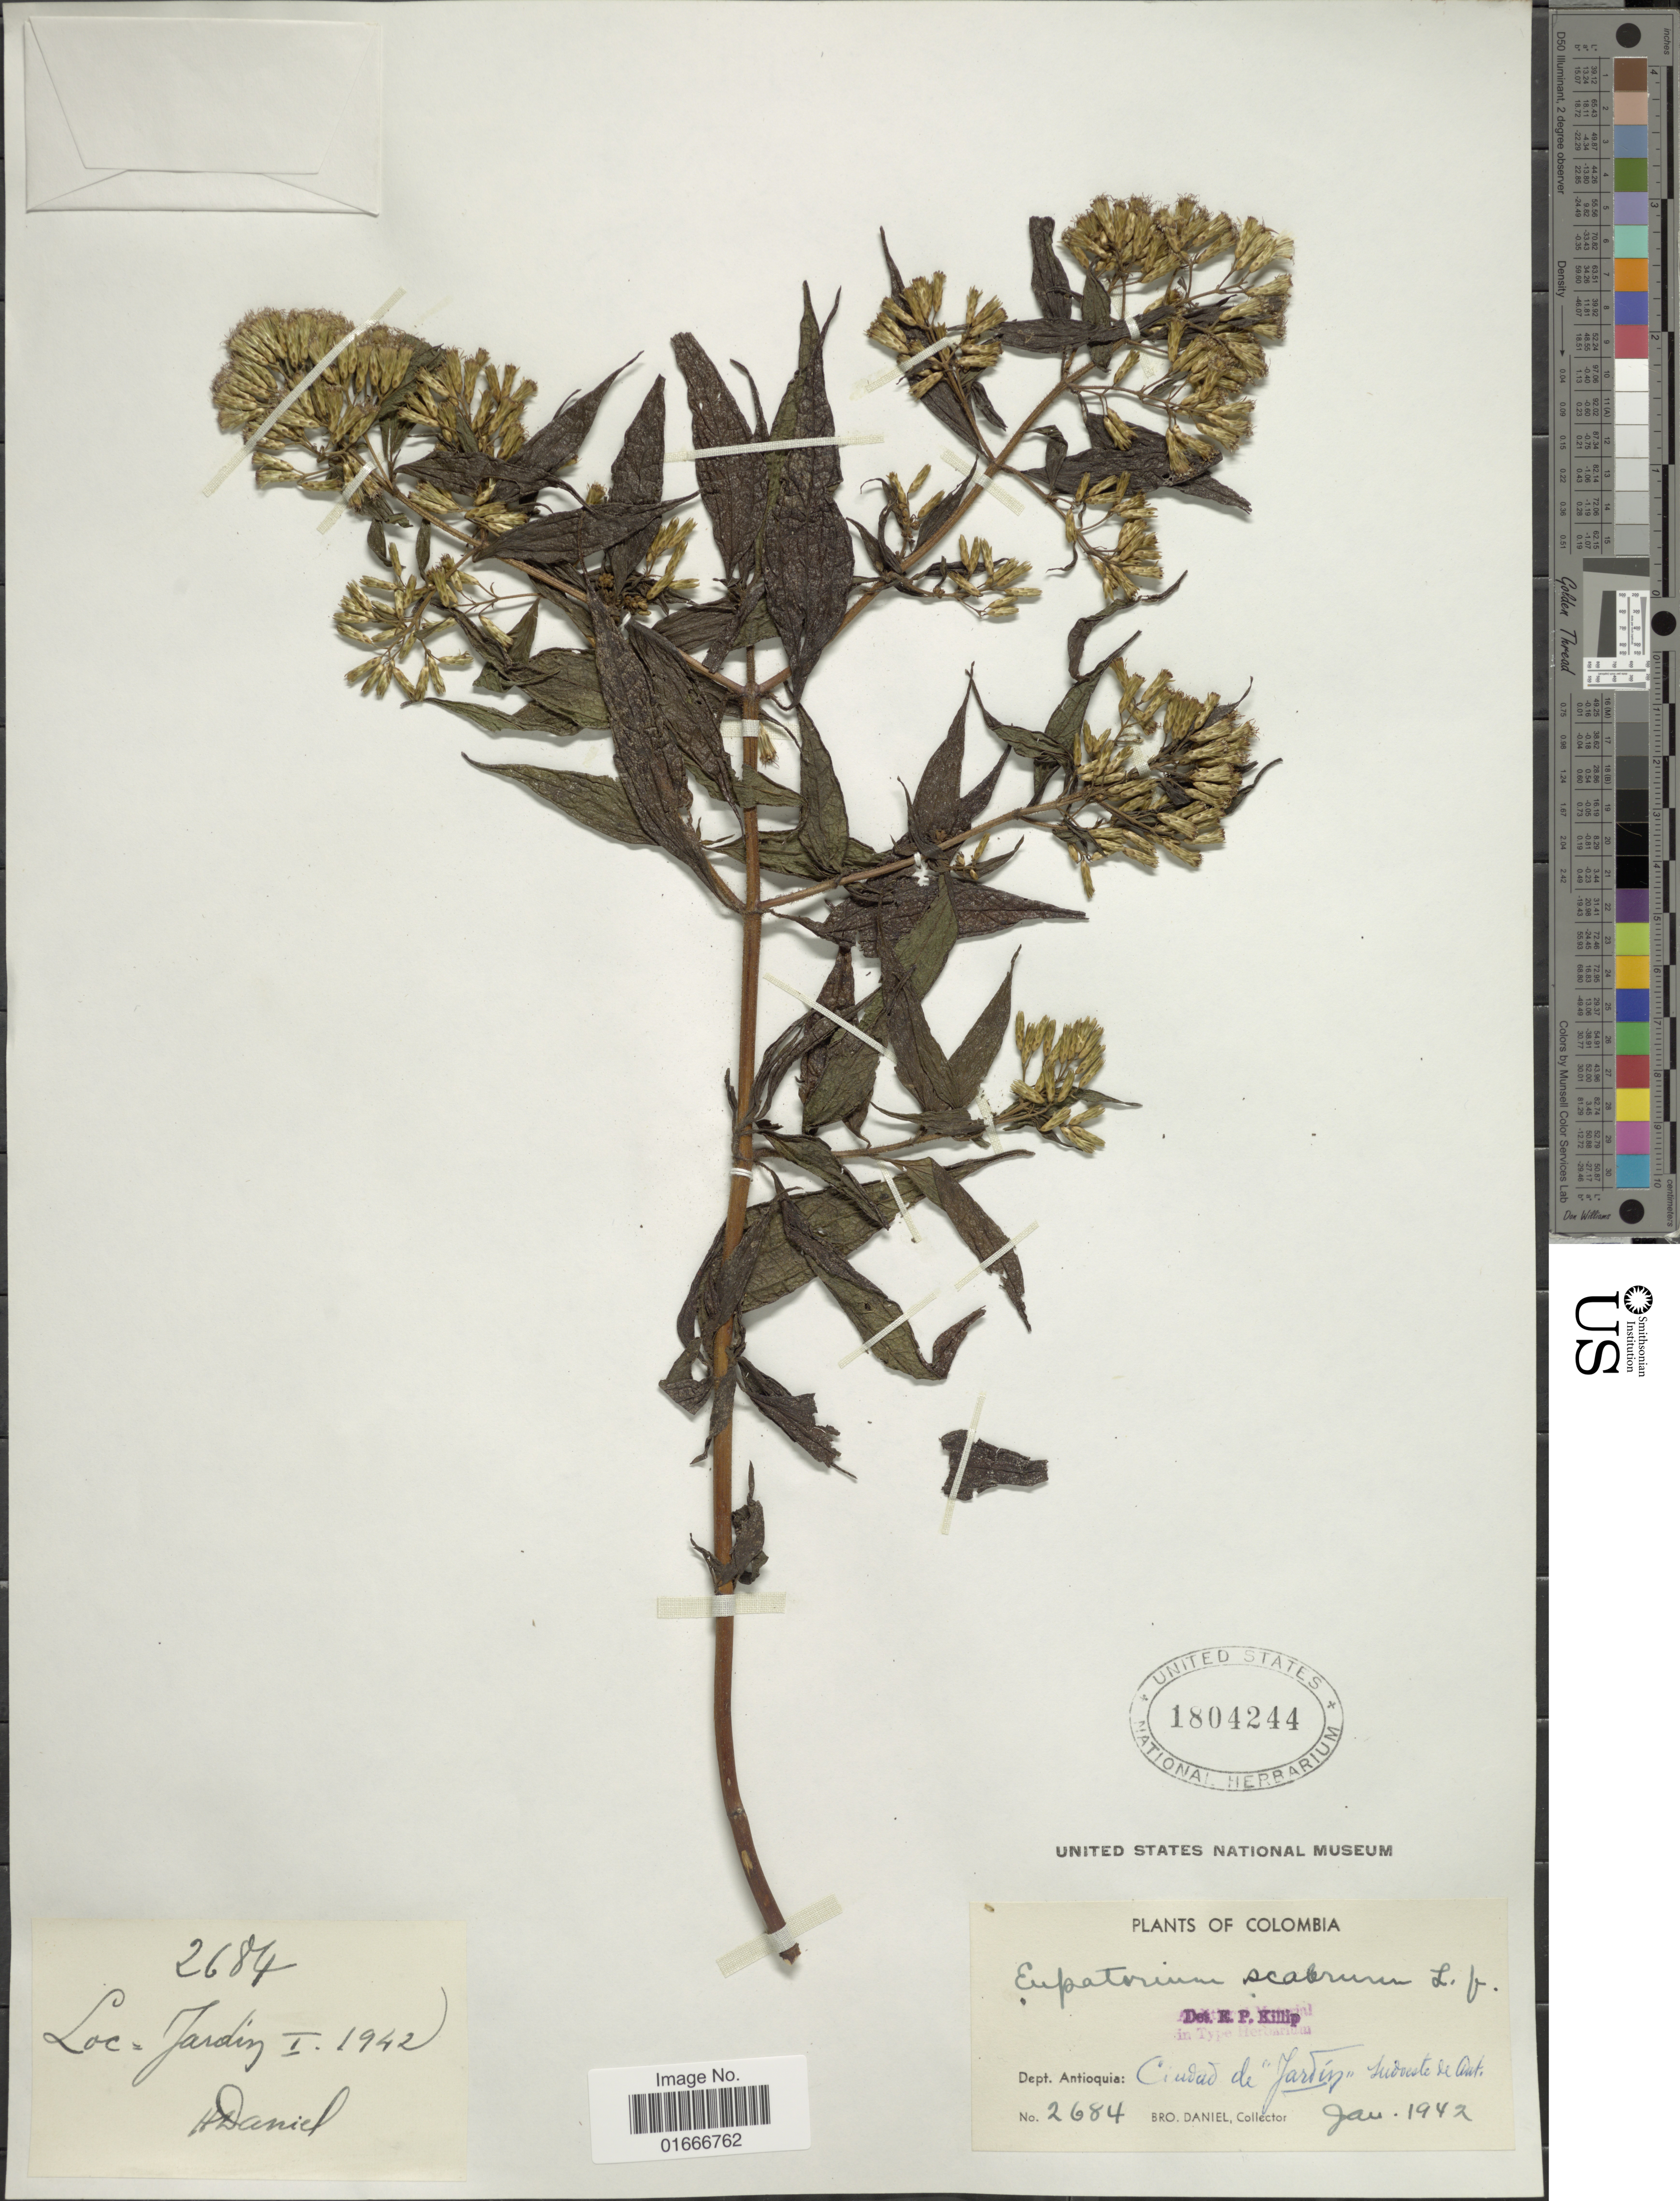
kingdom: Plantae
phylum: Tracheophyta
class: Magnoliopsida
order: Asterales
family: Asteraceae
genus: Chromolaena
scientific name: Chromolaena scabra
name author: (L. f.) R.M. King & H. Rob.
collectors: Bro. Daniel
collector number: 2684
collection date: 1942-01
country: Colombia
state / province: Antioquia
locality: Ciudad de Jardin, sudoeste de Ant.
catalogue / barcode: US 1804244